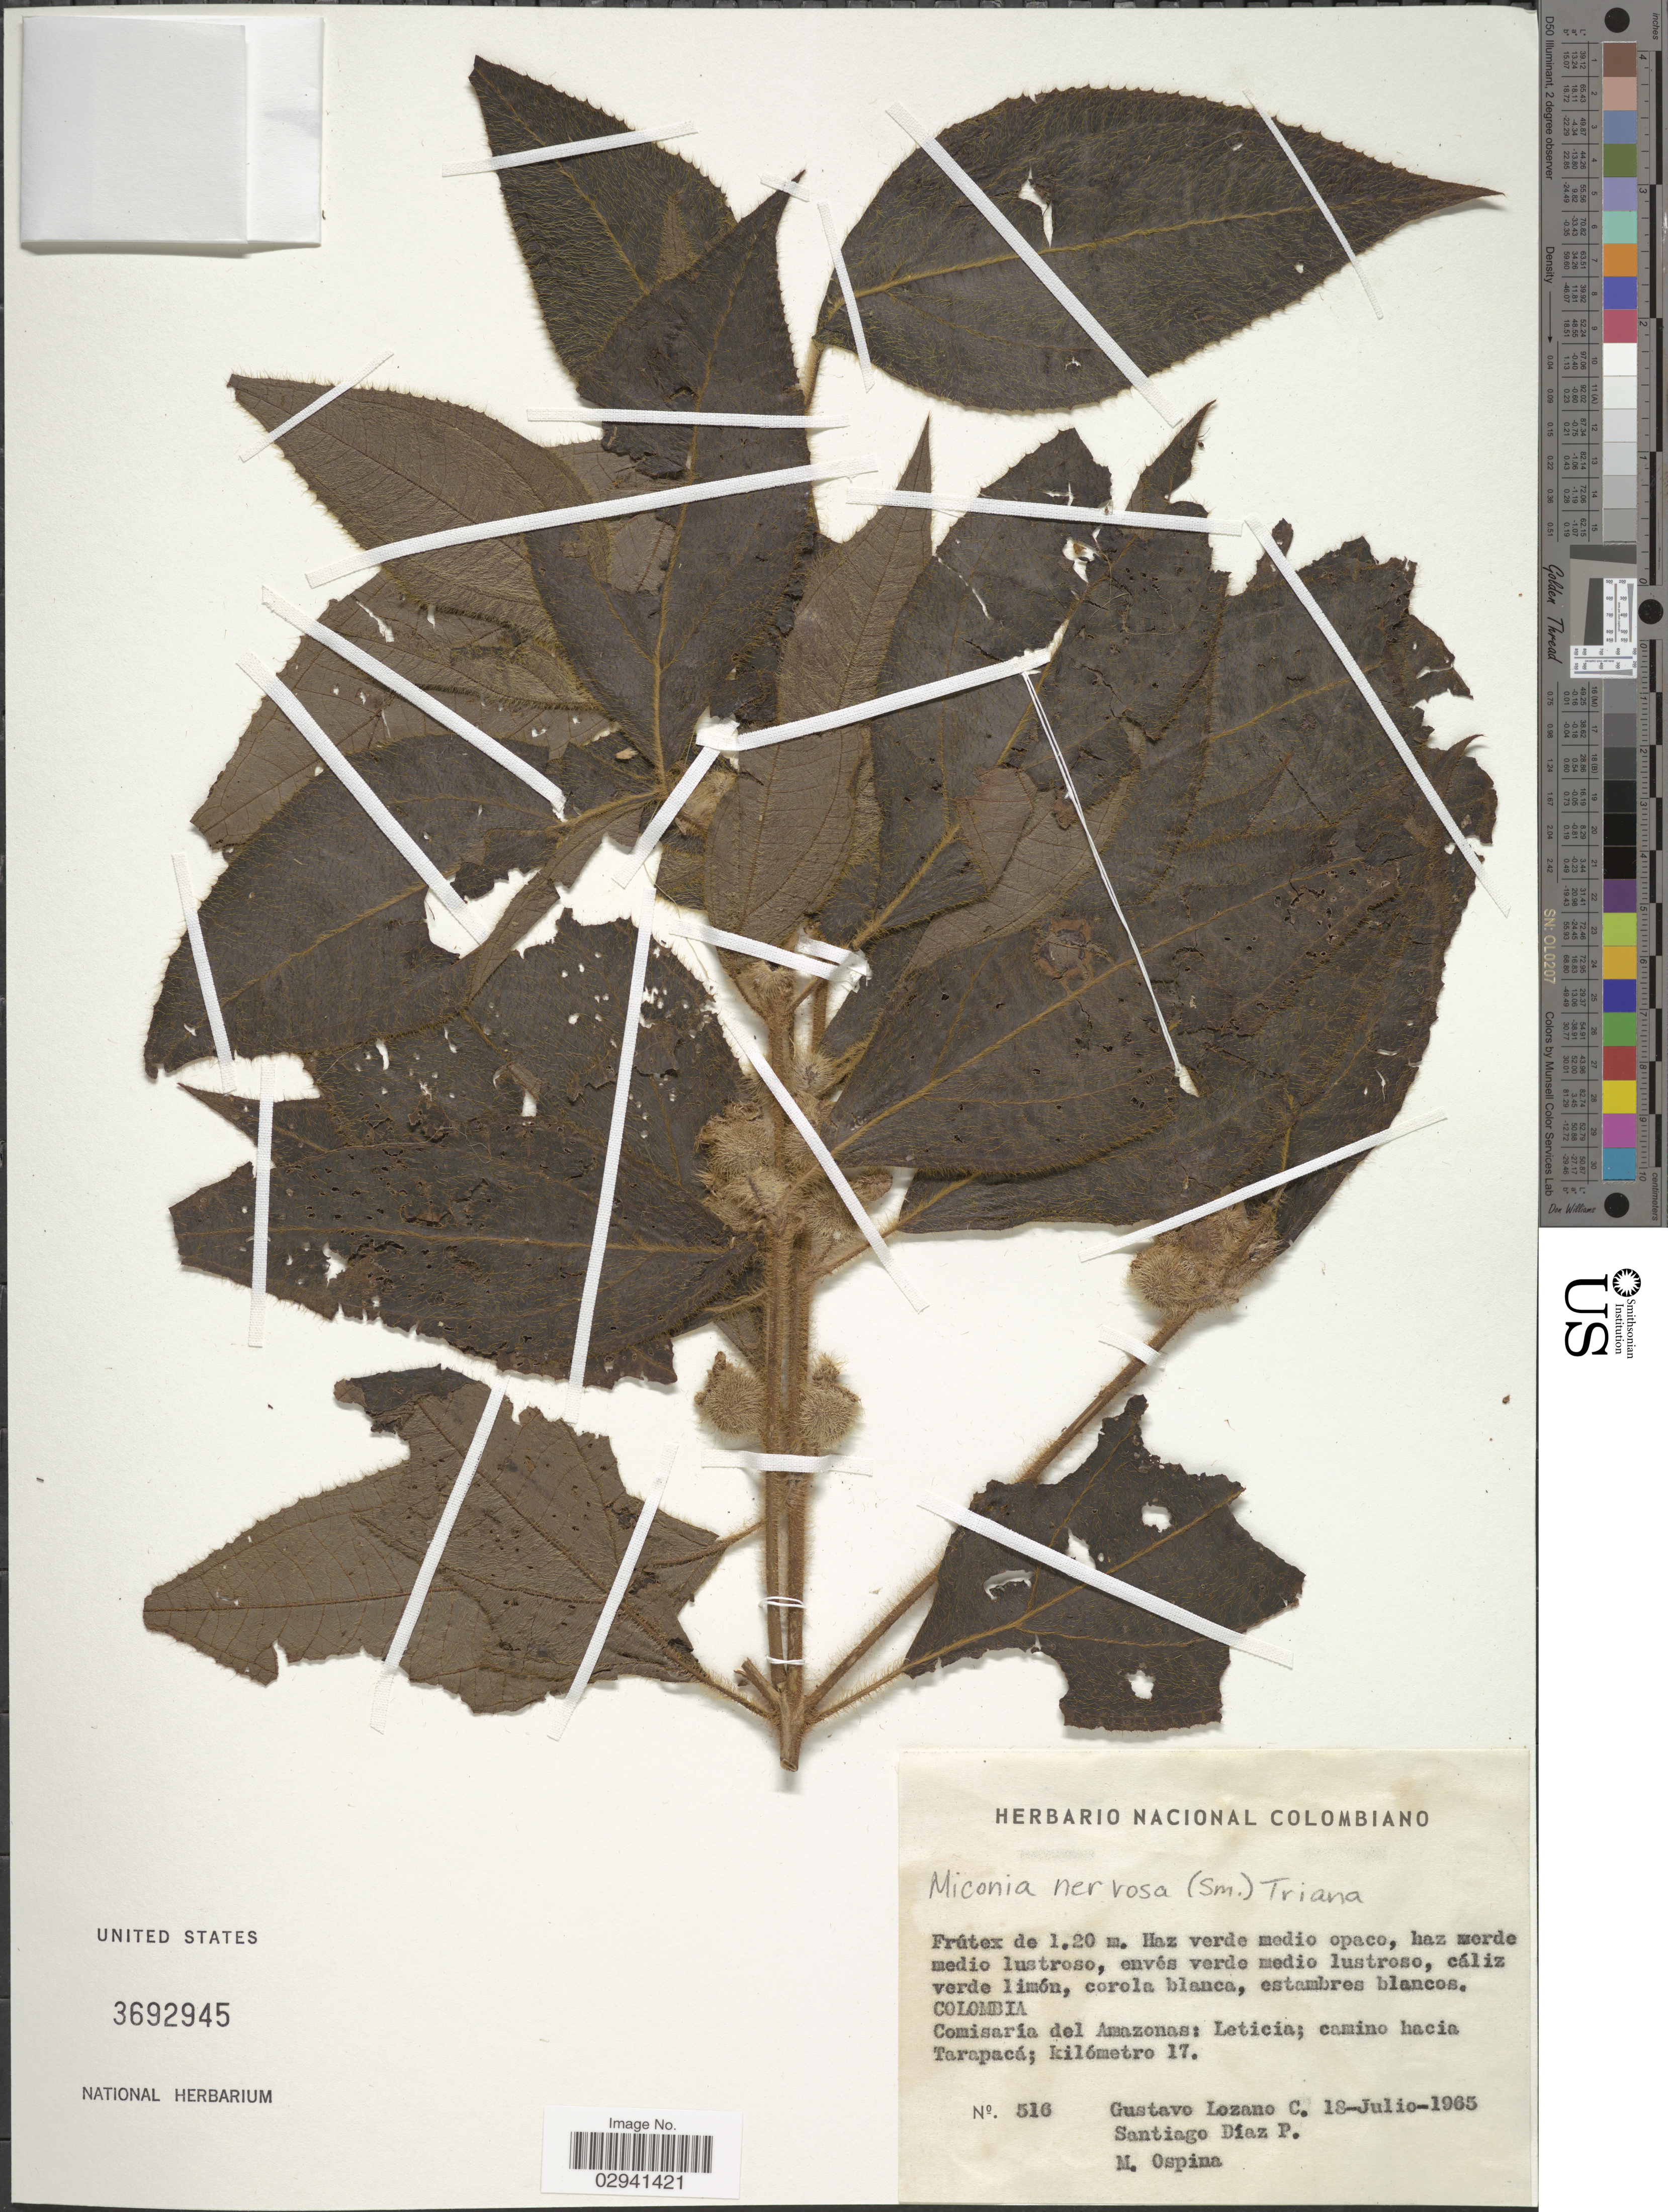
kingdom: Plantae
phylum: Tracheophyta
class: Magnoliopsida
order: Myrtales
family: Melastomataceae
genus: Miconia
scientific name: Miconia nervosa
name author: (Sm.) Triana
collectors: G. Lozano-Contreras, S. Diaz P. & M. Ospina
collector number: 516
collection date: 1965-07-18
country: Colombia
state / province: Amazônas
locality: Comisaría del Amazonas, Leticia, camino hacia Tarapacá, kilómetro 17.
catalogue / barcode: US 3692945